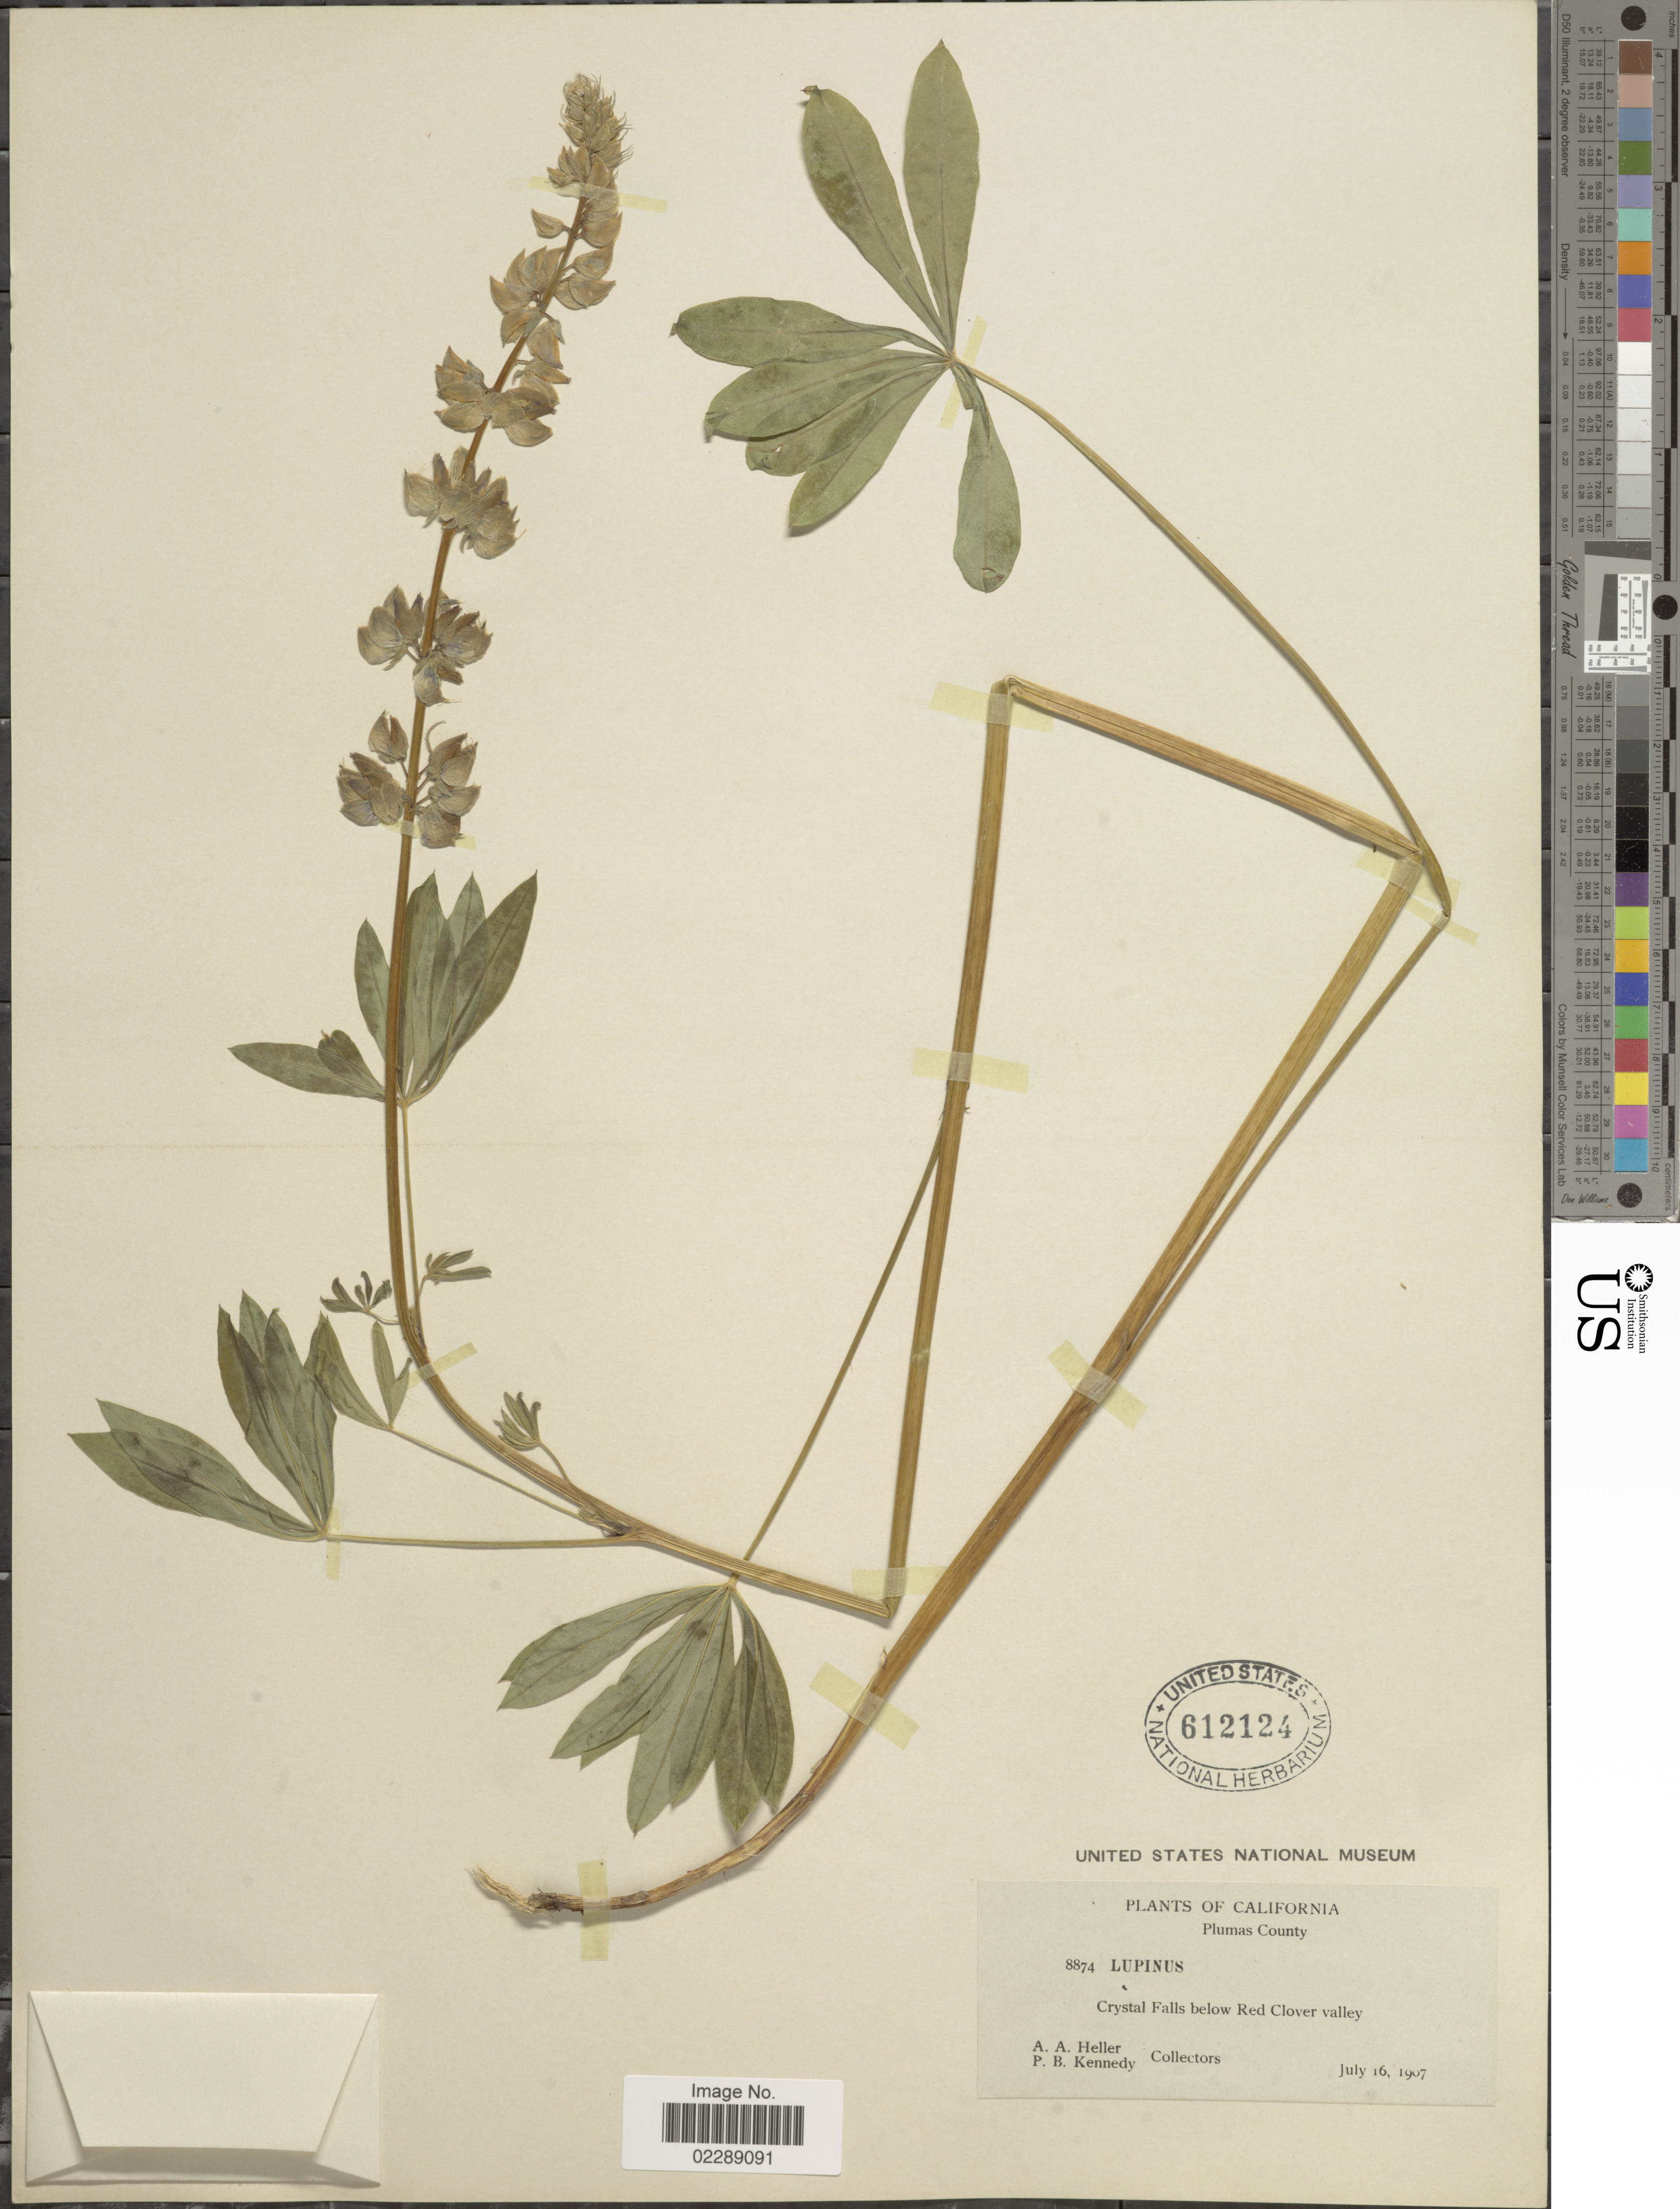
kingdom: Plantae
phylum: Tracheophyta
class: Magnoliopsida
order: Fabales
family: Fabaceae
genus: Lupinus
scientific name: Lupinus sp.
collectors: A. A. Heller & P. B. Kennedy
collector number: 8874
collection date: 1907-07-16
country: United States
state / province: California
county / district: Plumas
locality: Plumas County, Crystall Falls below Red Clover Valley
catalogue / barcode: US 612124